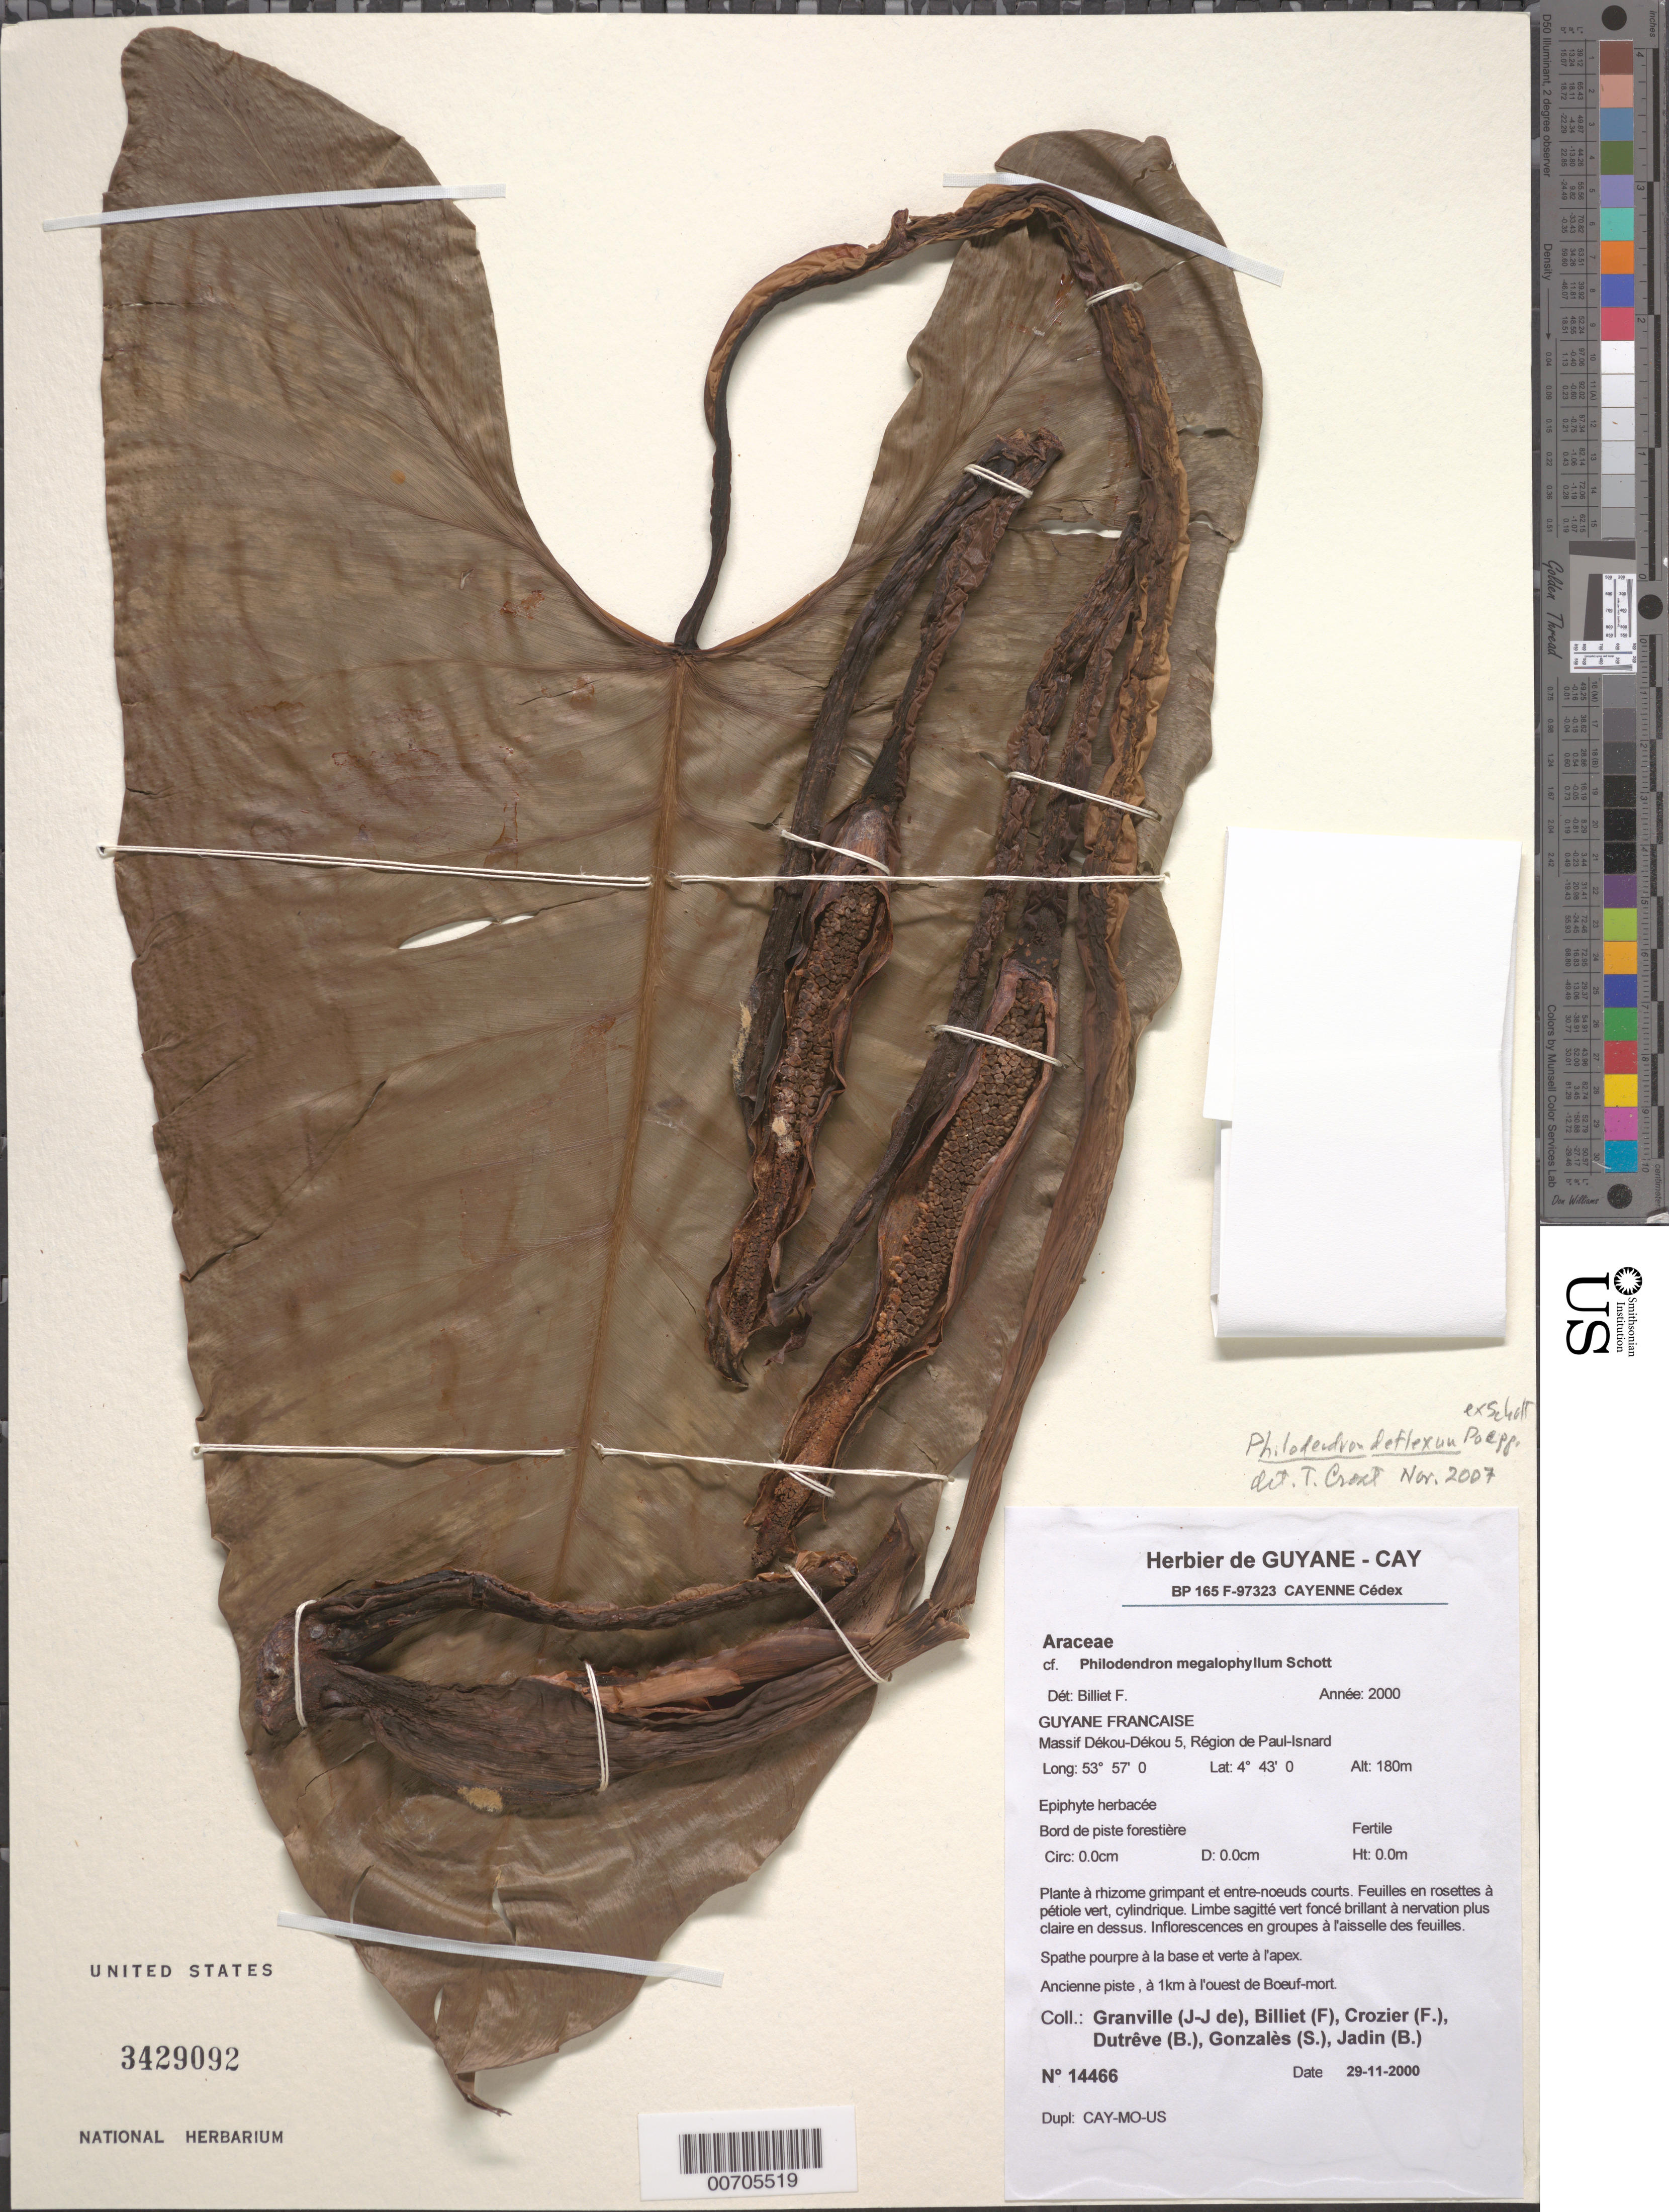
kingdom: Plantae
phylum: Tracheophyta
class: Liliopsida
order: Alismatales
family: Araceae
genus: Philodendron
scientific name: Philodendron deflexum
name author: Poepp. ex Schott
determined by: Croat, Thomas B., Missouri Botanical Garden (MO)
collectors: J.-J. de Granville, F. Billiet, F. Crozier, B. Dutrêve, S. Gonzales & B. Jadin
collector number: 14466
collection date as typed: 29-Nov-00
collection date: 2000-11-29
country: French Guiana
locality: Massif Dékou-Dékou 5, région de Paul-Isnard; 1 km l'ouest de Boeuf-Mort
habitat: Bord de piste forestière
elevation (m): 180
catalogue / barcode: US 3429092